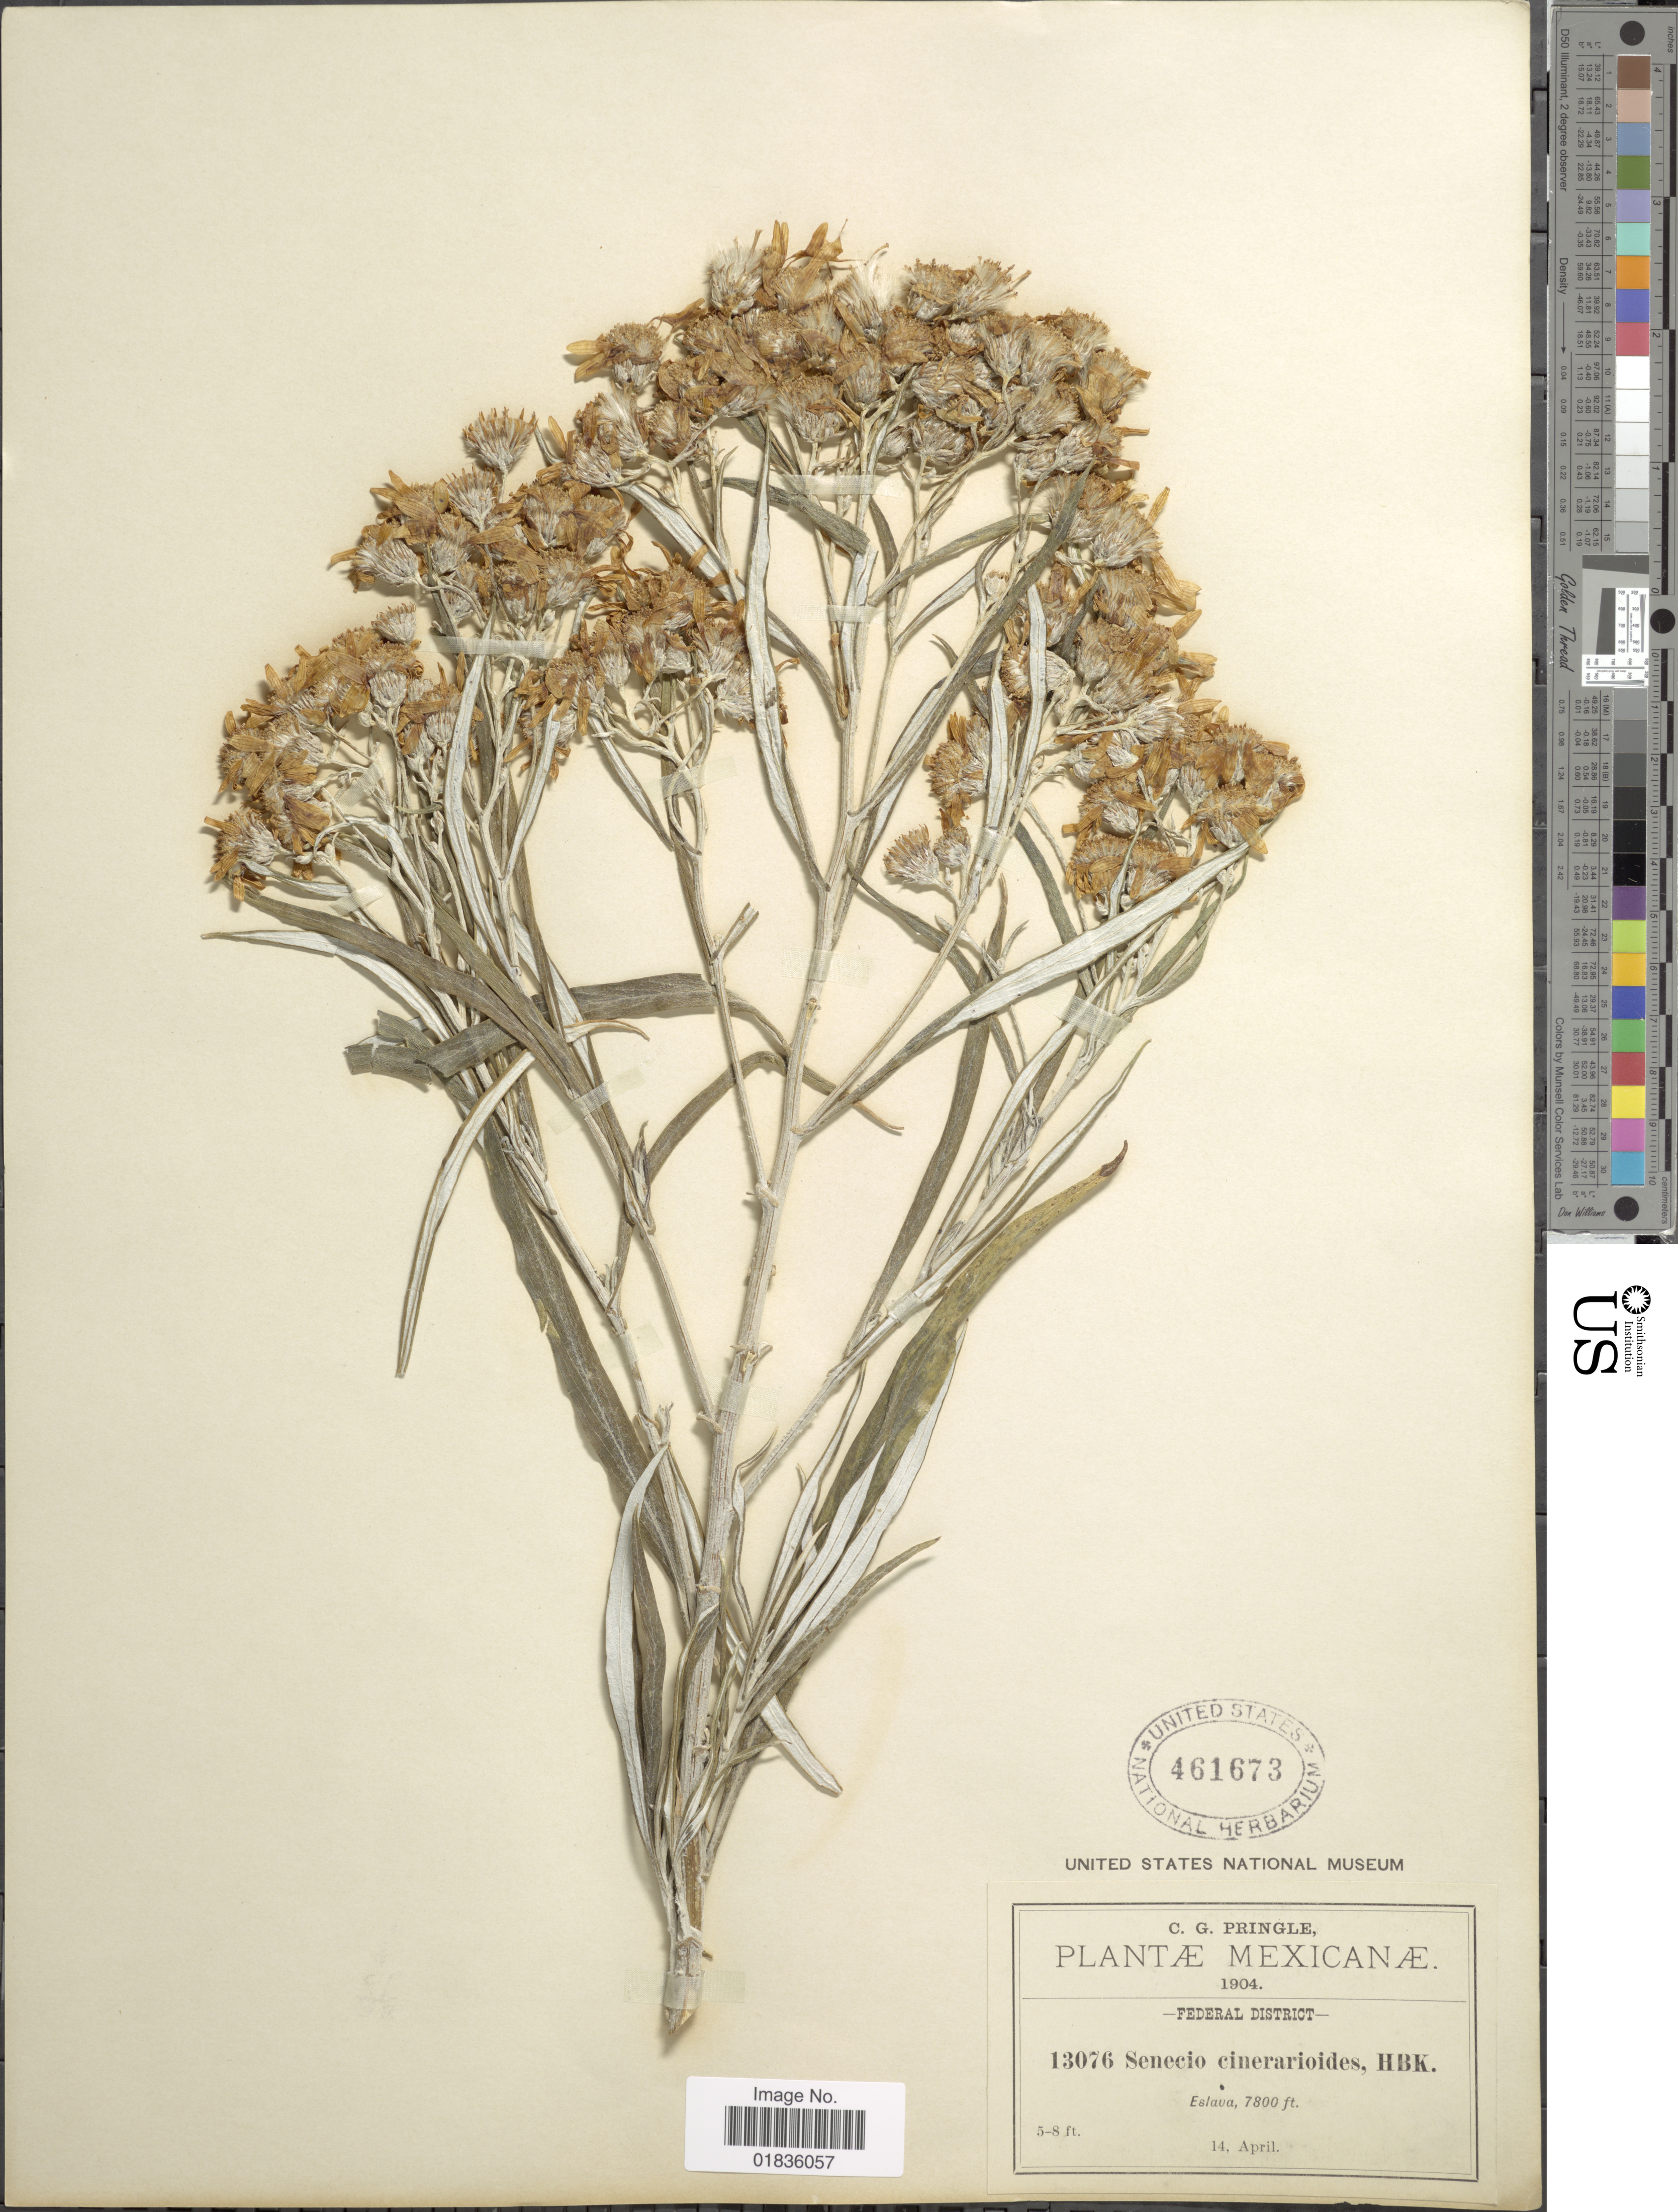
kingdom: Plantae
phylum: Tracheophyta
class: Magnoliopsida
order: Asterales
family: Asteraceae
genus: Senecio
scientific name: Senecio cinerarioides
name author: Kunth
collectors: C. G. Pringle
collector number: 13076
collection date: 1904-04-14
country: Mexico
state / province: Distrito Federal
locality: Eslava.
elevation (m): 2377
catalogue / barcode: US 461673